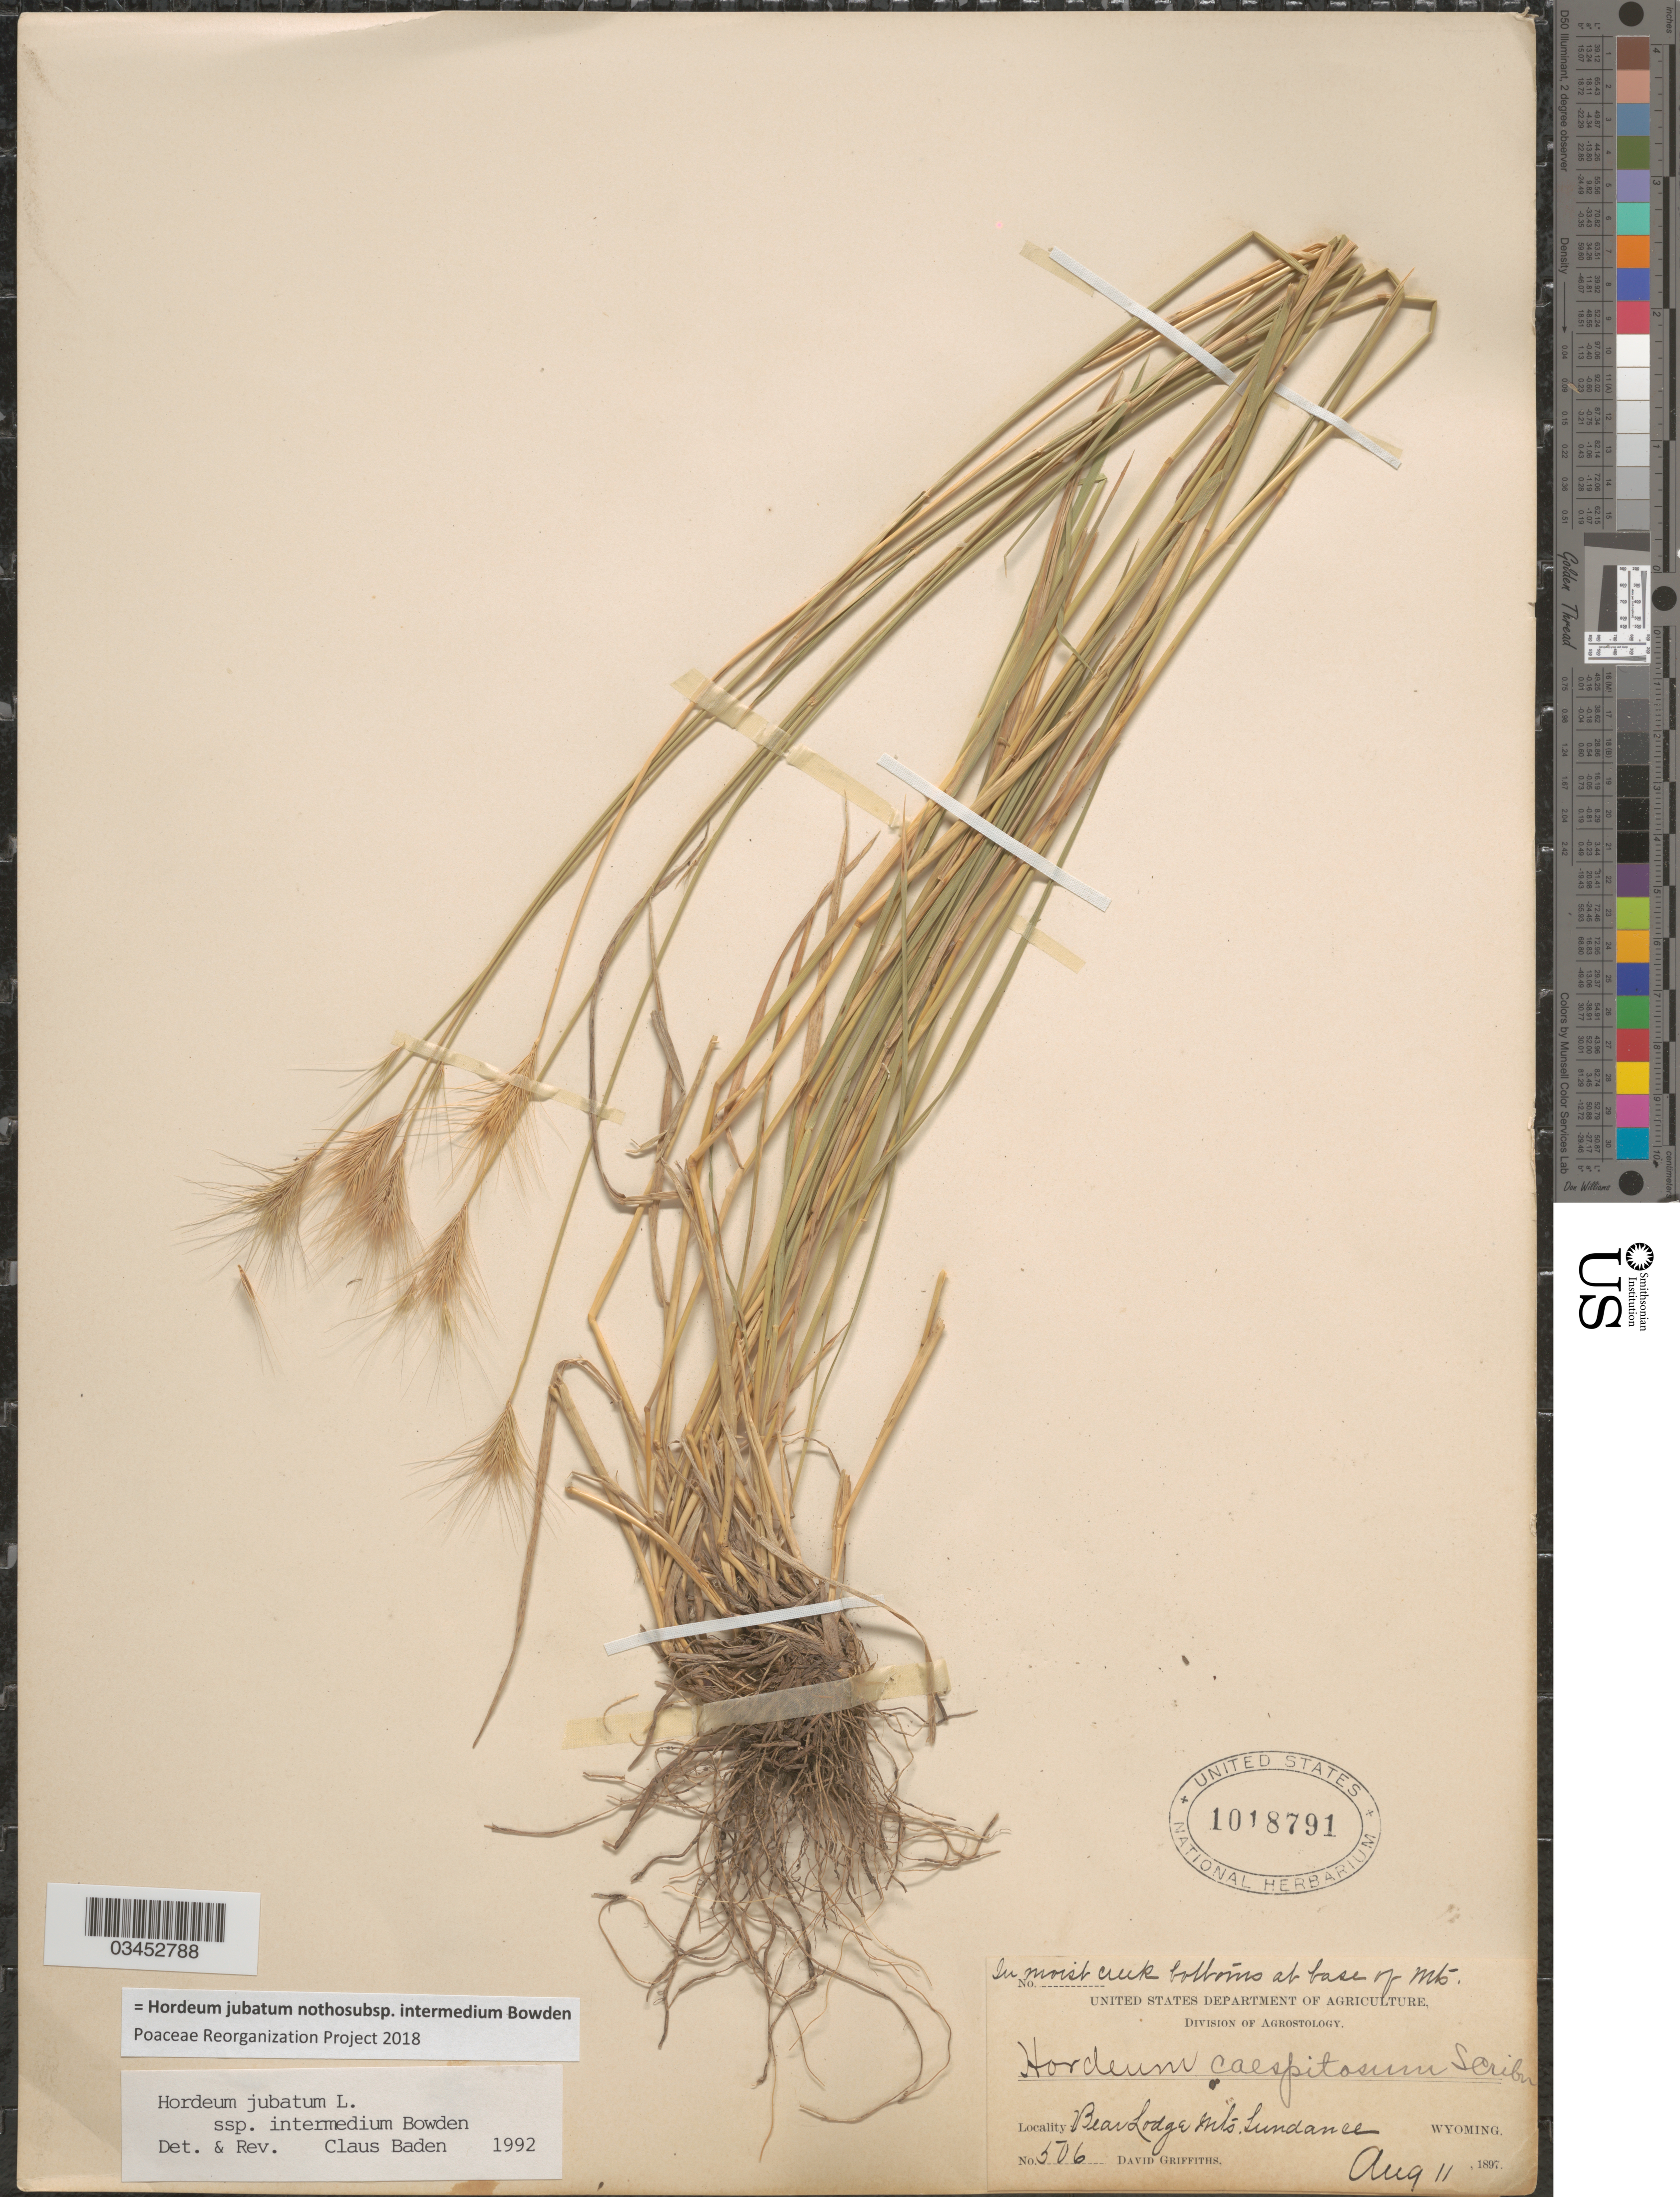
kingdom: Plantae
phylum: Tracheophyta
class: Liliopsida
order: Poales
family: Poaceae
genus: Hordeum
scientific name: Hordeum jubatum nothosubsp. intermedium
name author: Bowden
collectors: D. Griffiths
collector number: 506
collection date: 1897-08-11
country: United States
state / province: Wyoming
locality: Bear Lodge Mts. Sundance.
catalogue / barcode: US 1018791